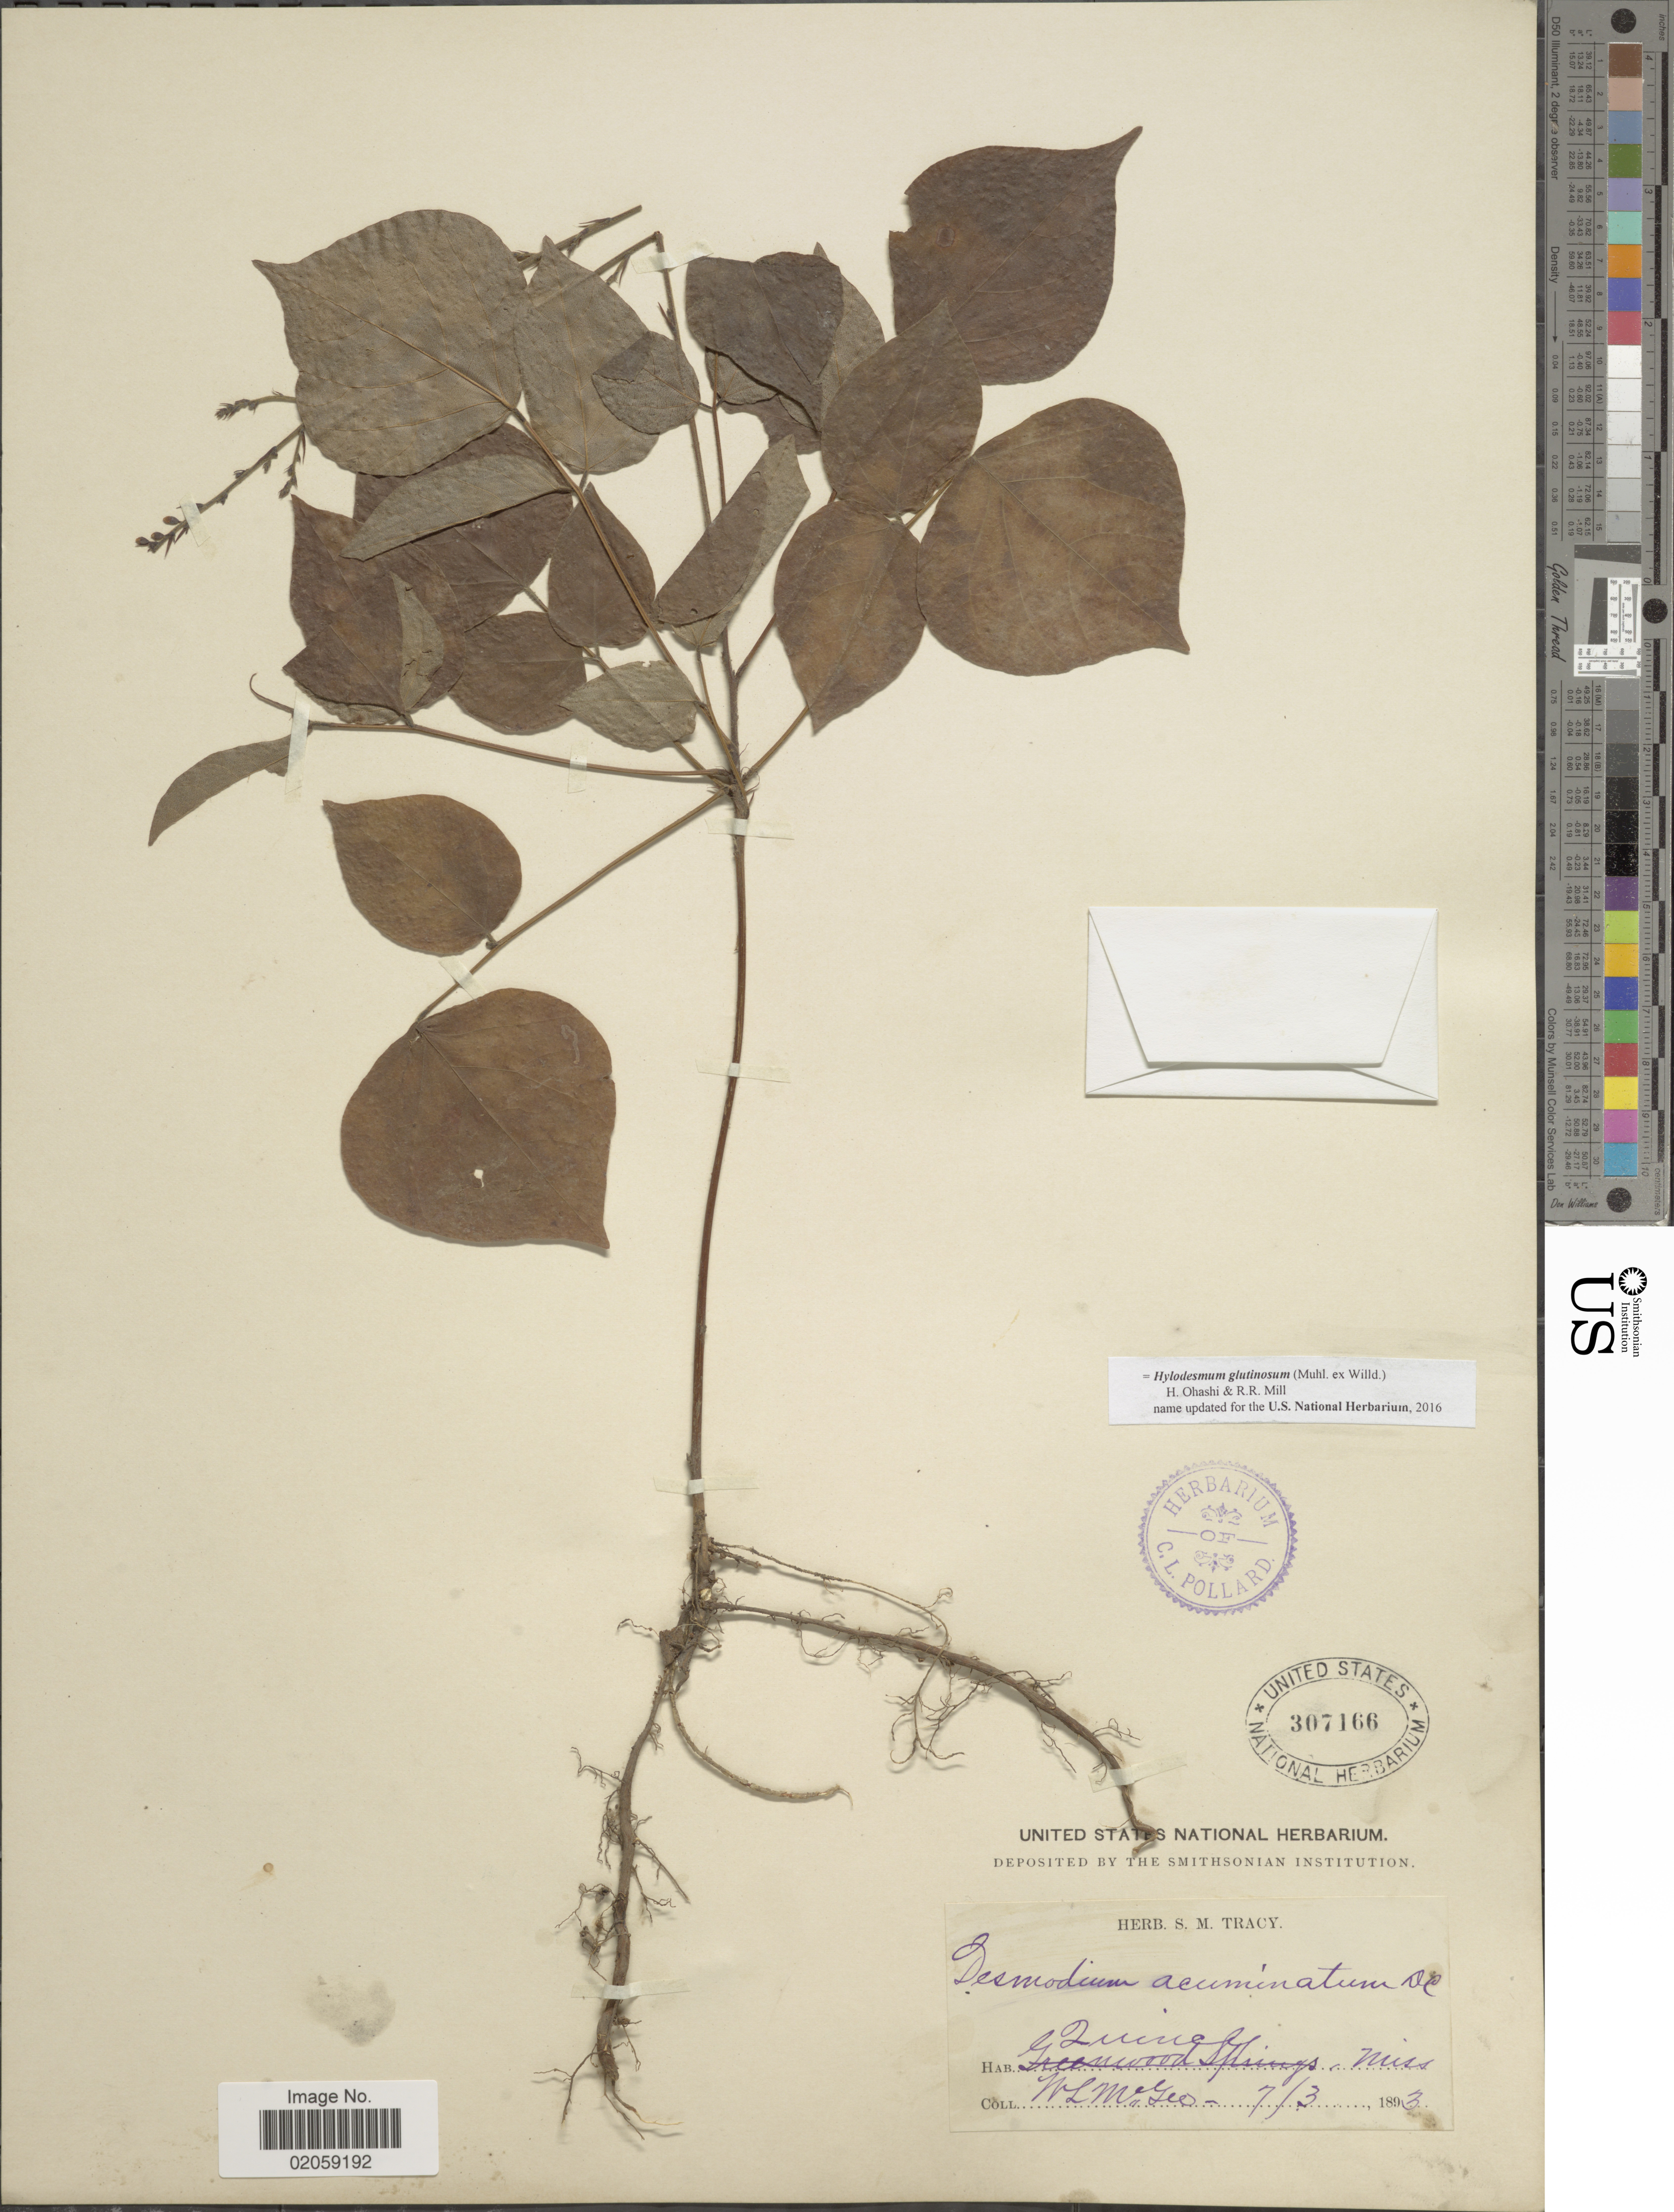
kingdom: Plantae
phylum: Tracheophyta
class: Magnoliopsida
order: Fabales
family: Fabaceae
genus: Hylodesmum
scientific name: Hylodesmum glutinosum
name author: (Muhl. ex Willd.) H. Ohashi & R.R. Mill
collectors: W. Mcgee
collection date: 1893-07-03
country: United States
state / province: Mississippi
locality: Quincy, Miss.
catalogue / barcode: US 307166